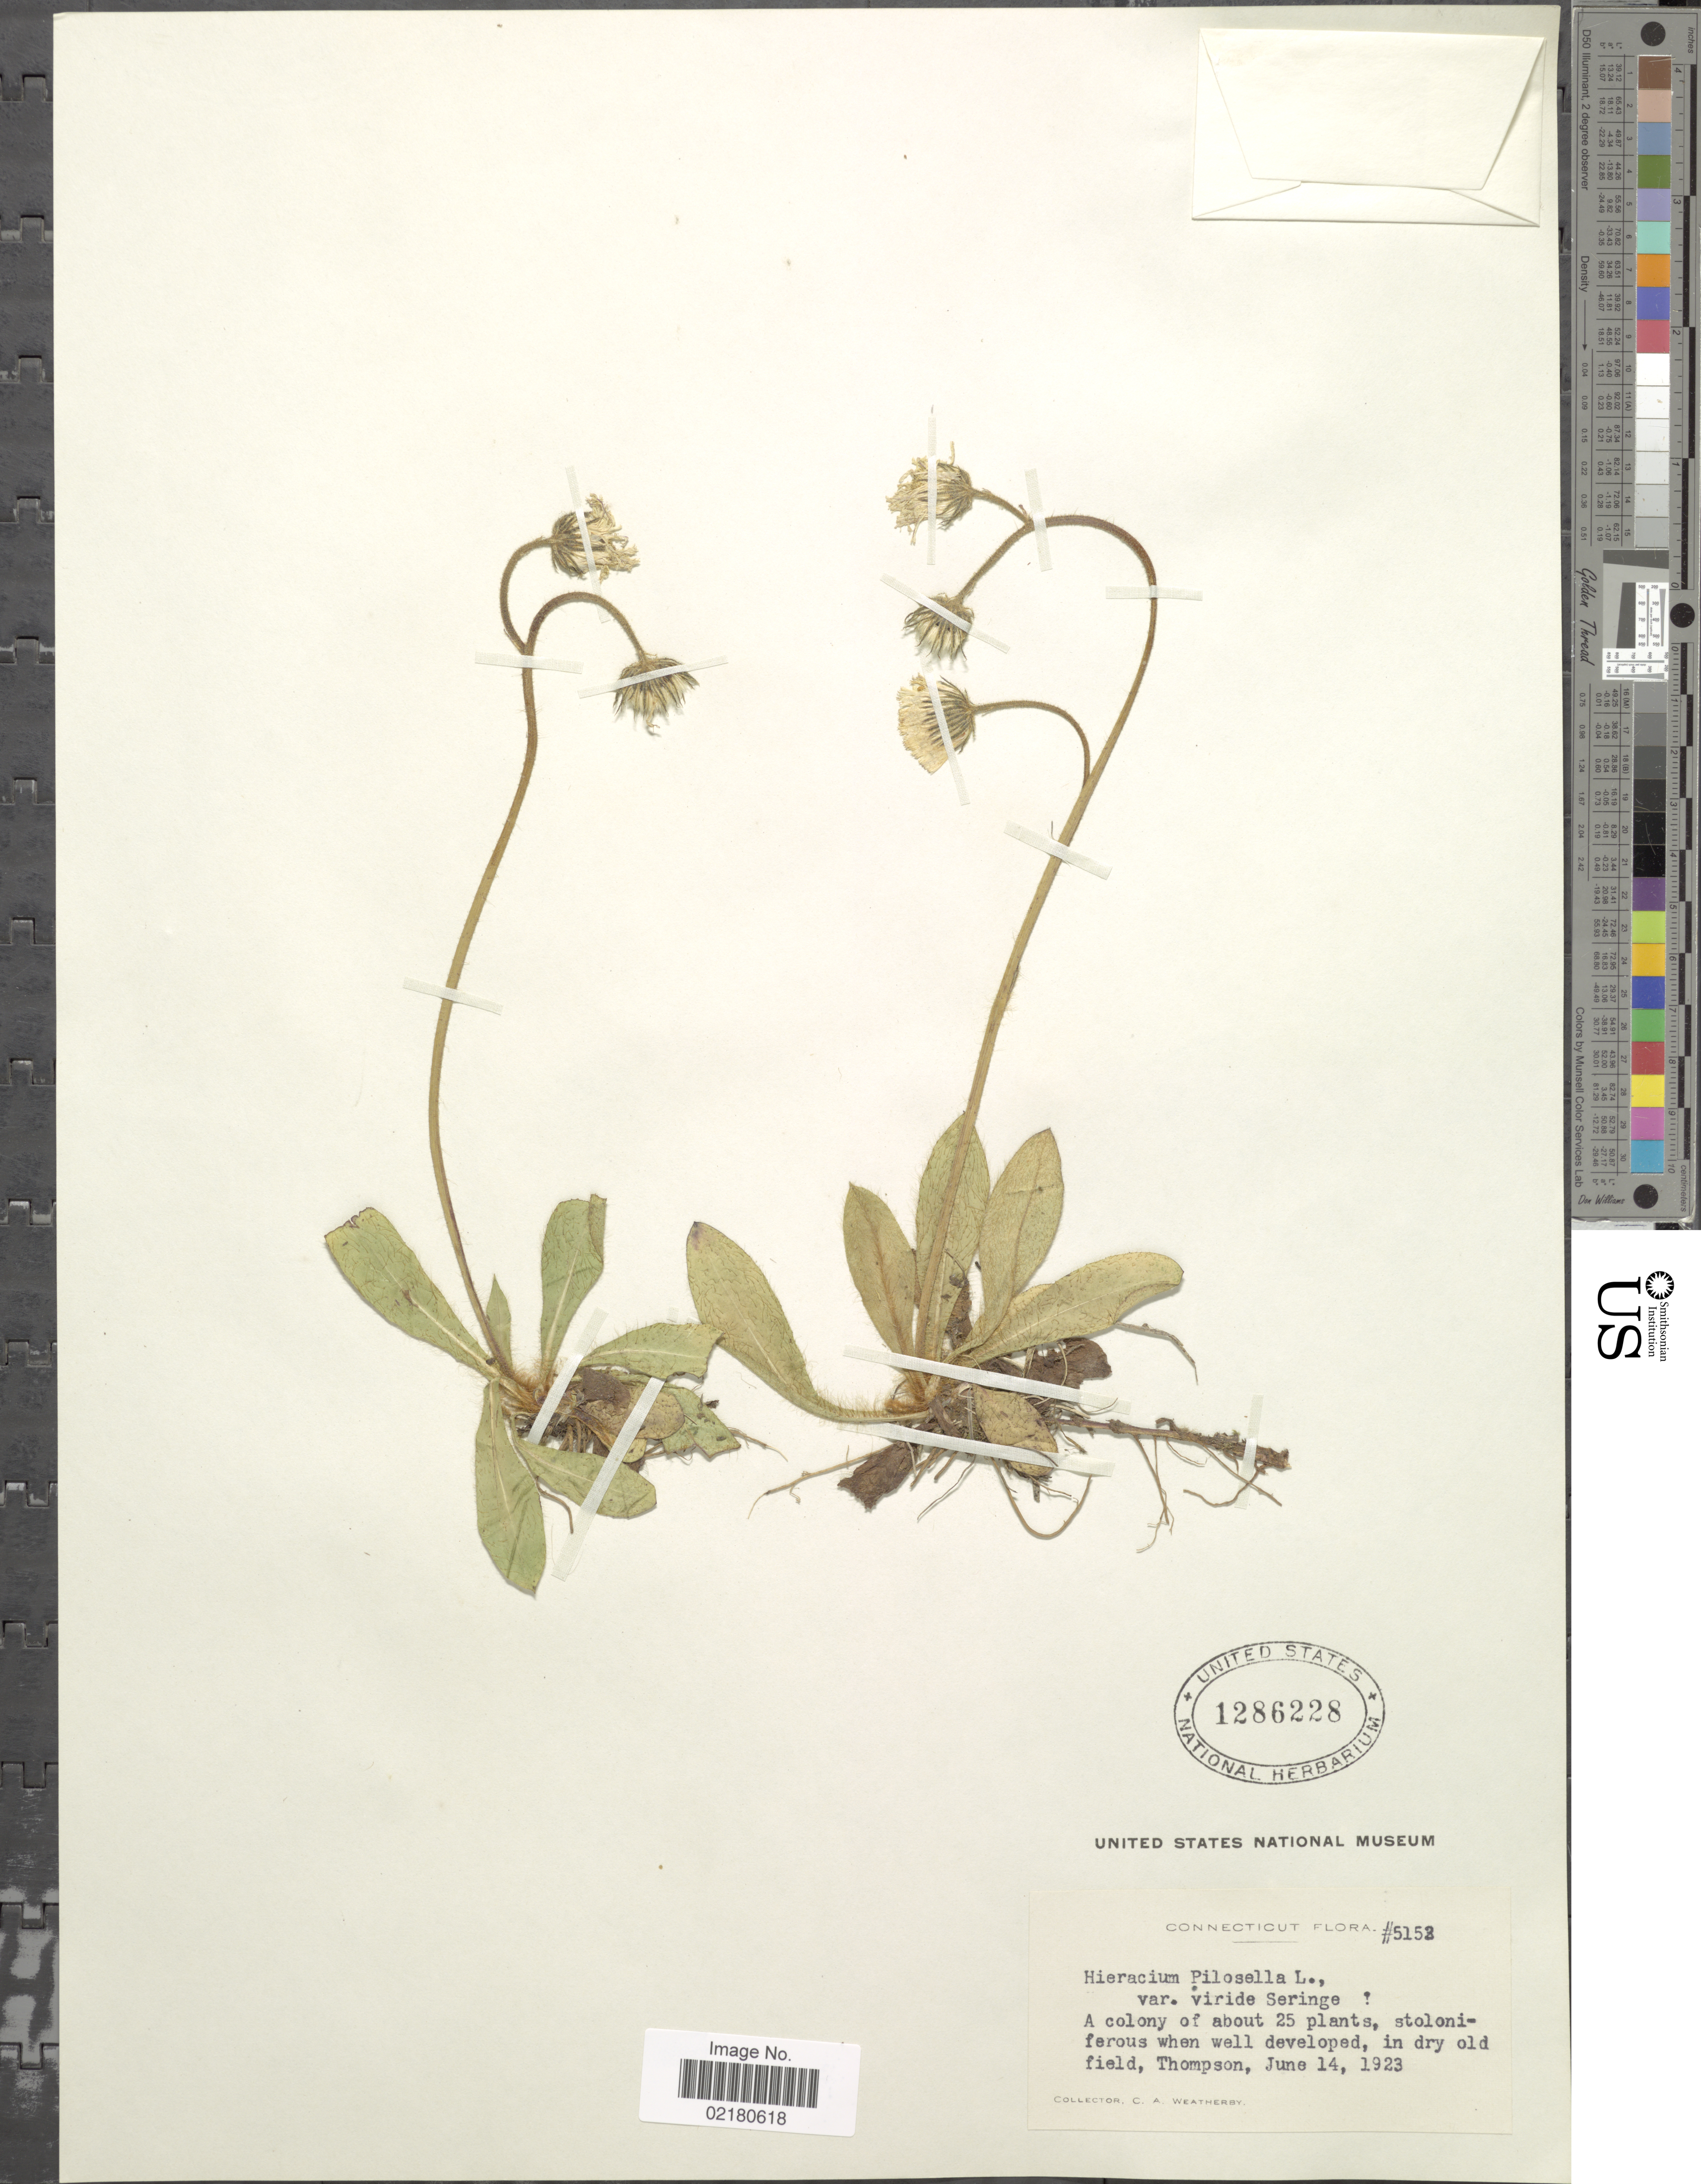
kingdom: Plantae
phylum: Tracheophyta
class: Magnoliopsida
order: Asterales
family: Asteraceae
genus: Pilosella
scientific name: Pilosella officinarum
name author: Vaill.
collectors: C. A. Weatherby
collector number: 5158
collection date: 1923-06-14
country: United States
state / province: Connecticut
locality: In dry old field, Thompson.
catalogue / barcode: US 1286228